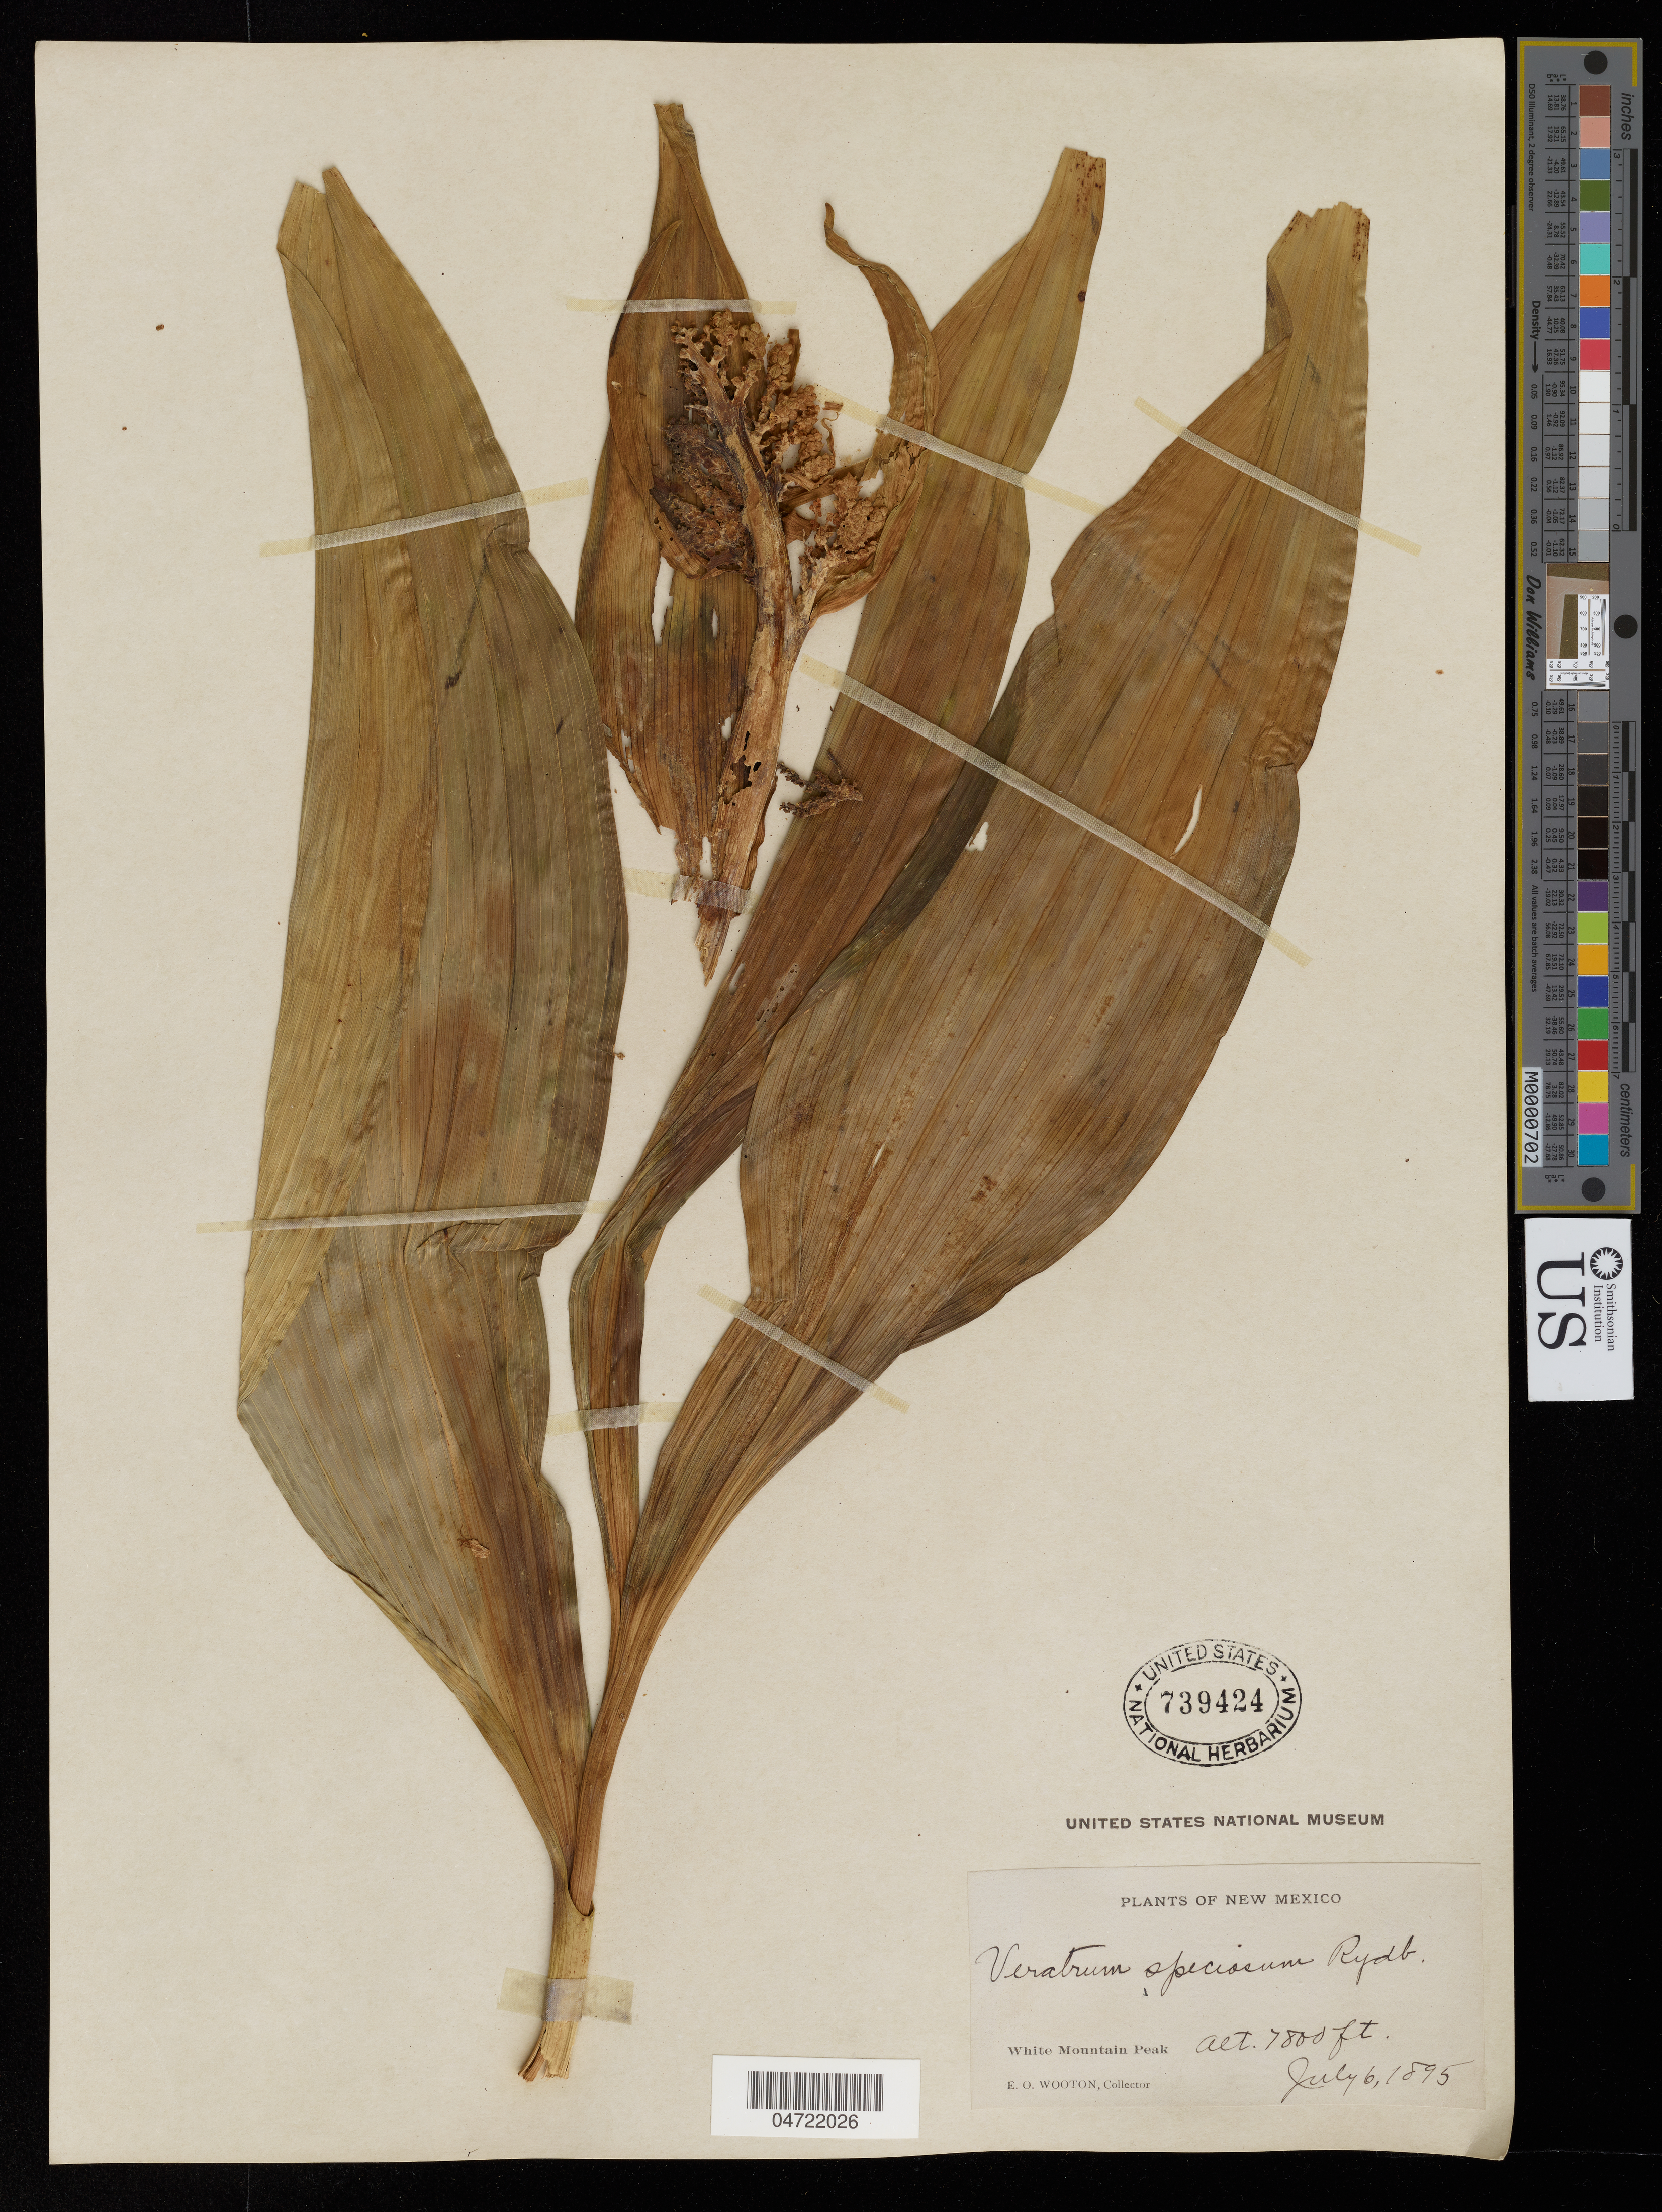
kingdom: Plantae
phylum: Tracheophyta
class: Liliopsida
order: Liliales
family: Melanthiaceae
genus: Veratrum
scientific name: Veratrum speciosum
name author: Rydb.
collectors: E. O. Wooton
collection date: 1895-07-06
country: United States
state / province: New Mexico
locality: White Mountain Peak.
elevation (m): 2377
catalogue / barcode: US 739424